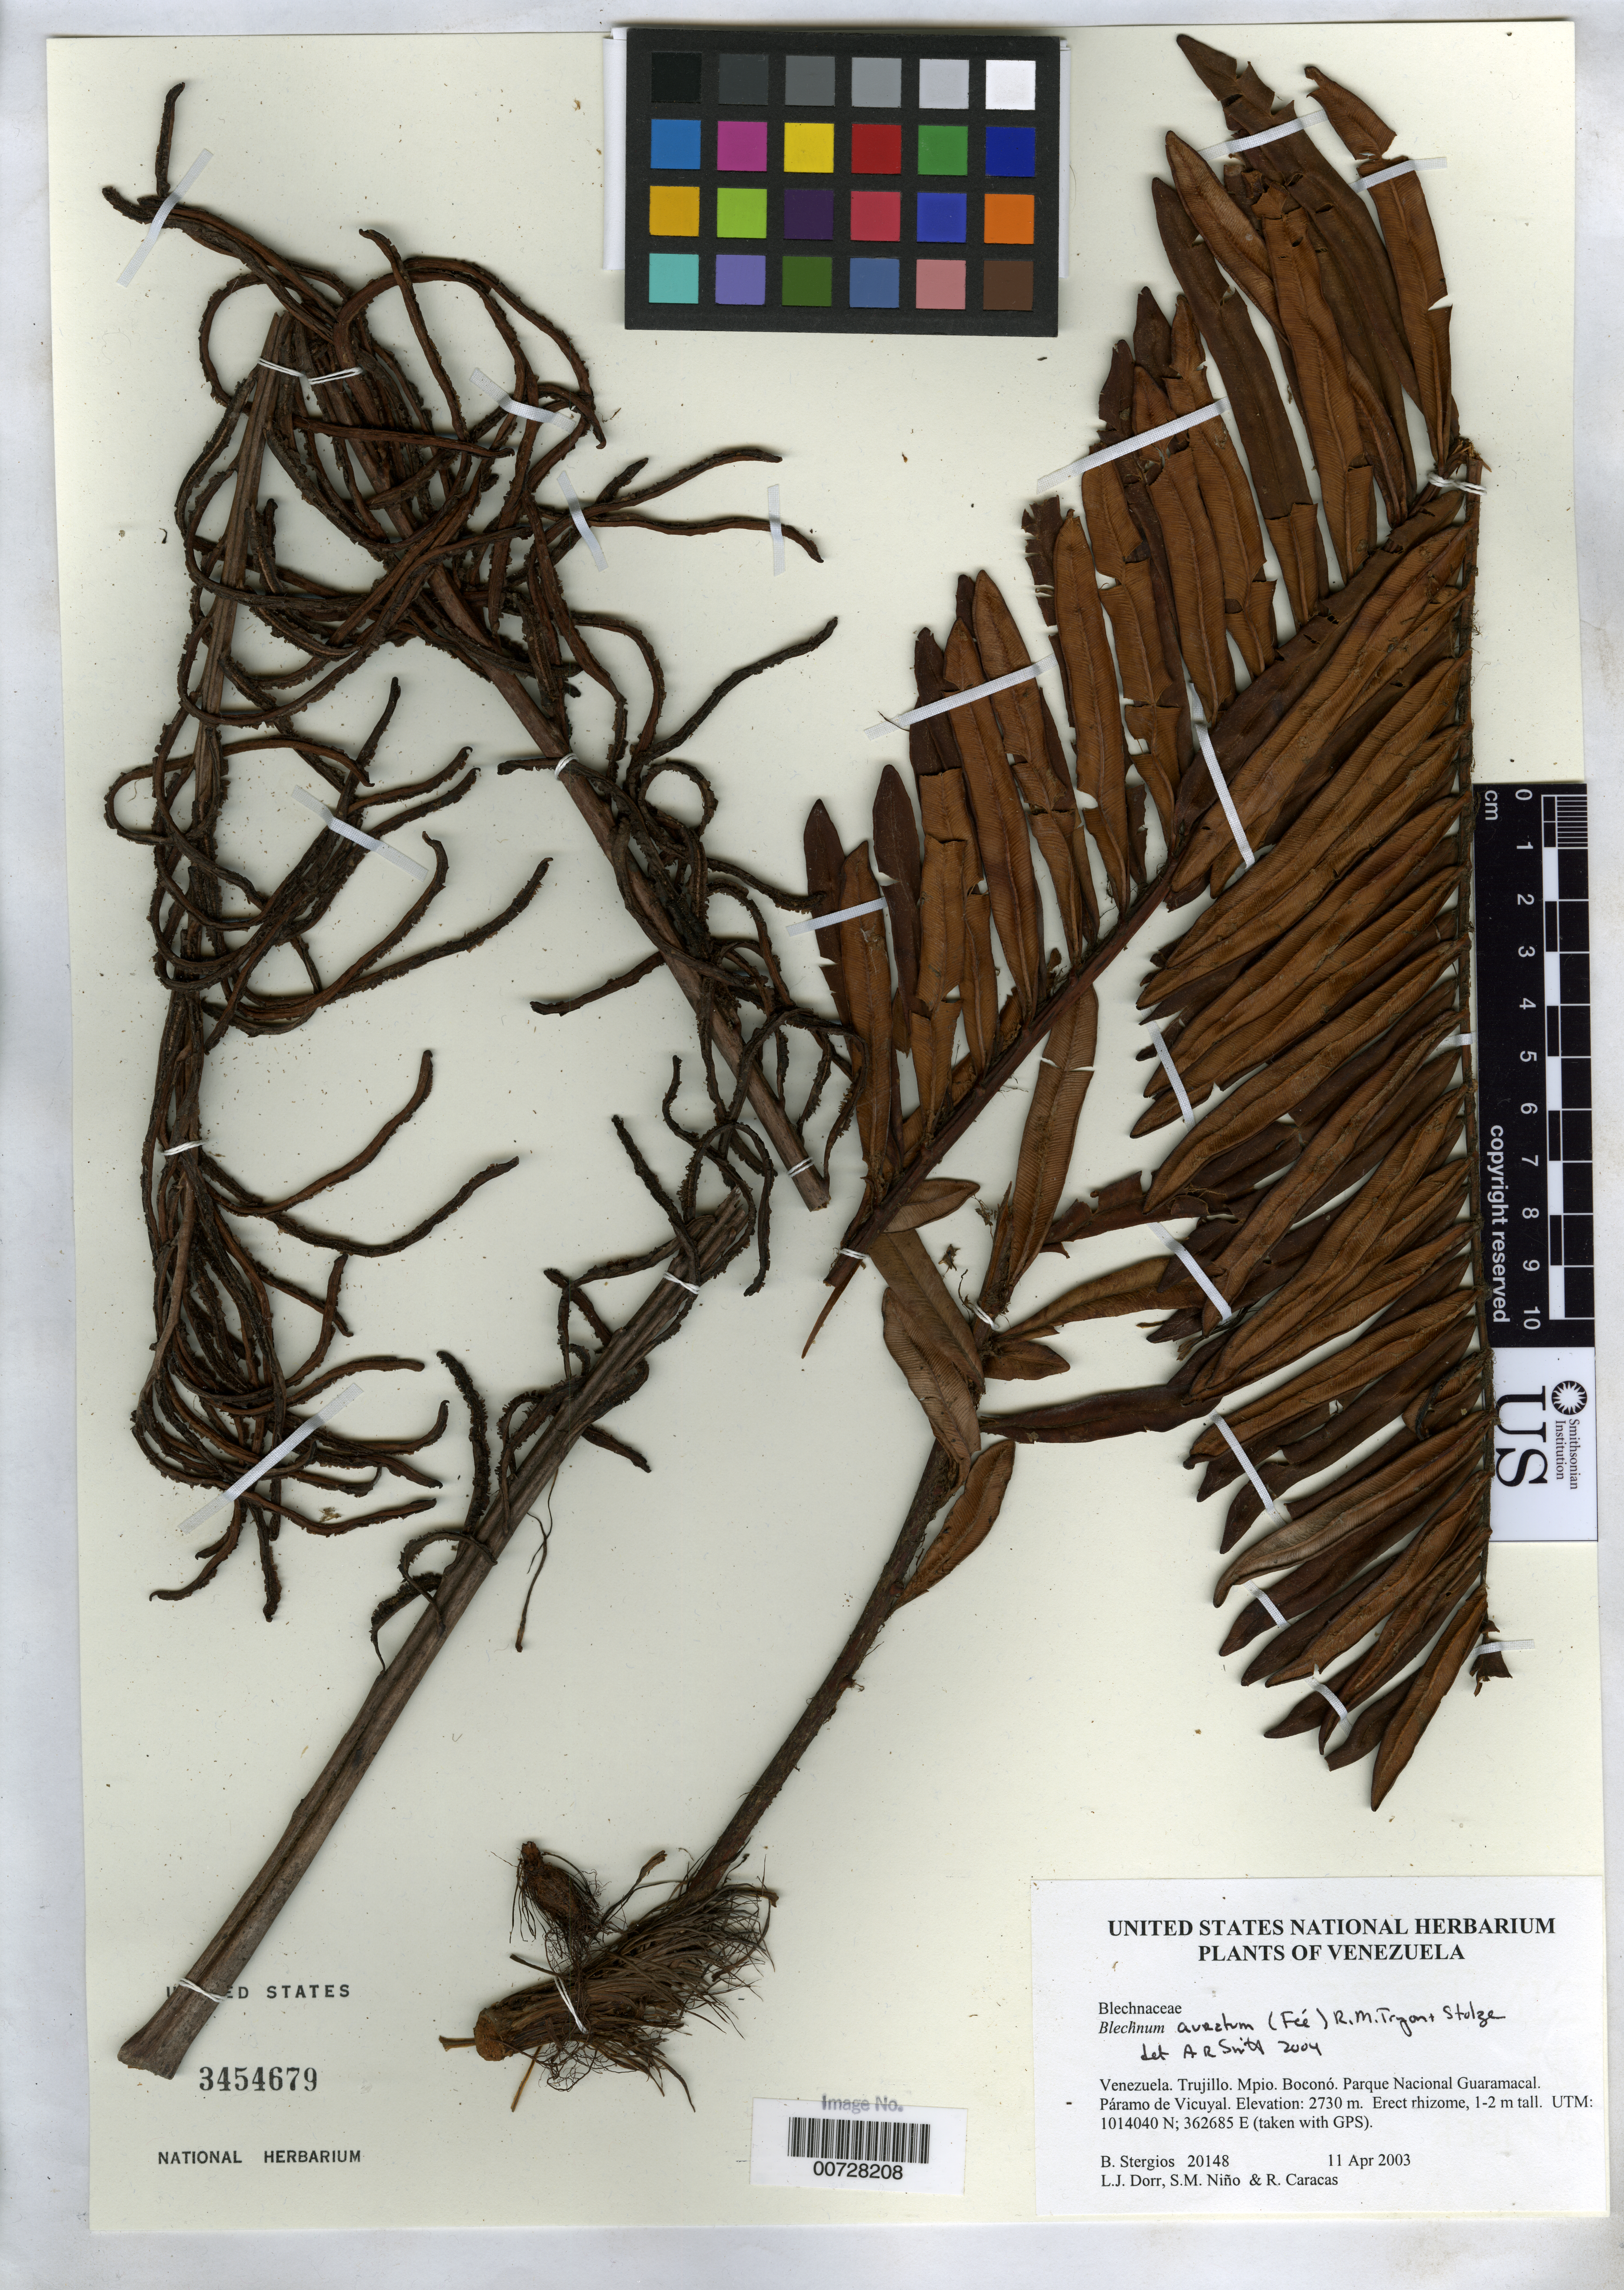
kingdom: Plantae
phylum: Tracheophyta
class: Polypodiopsida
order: Polypodiales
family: Blechnaceae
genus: Blechnum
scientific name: Blechnum auratum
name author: (Fée) R.M. Tryon & Stolze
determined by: Smith, Alan R., (UC)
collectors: B. G. Stergios, L. J. Dorr, S. M. Niño & R. Caracas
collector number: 20148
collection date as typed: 11 Apr 2003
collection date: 2003-04-11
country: Venezuela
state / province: Trujillo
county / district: Boconó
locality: Parque Nacional Guaramacal. Páramo de Vicuyal.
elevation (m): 2730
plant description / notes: F, NY, PORT, UC, US, VEN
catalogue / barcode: US 3454679